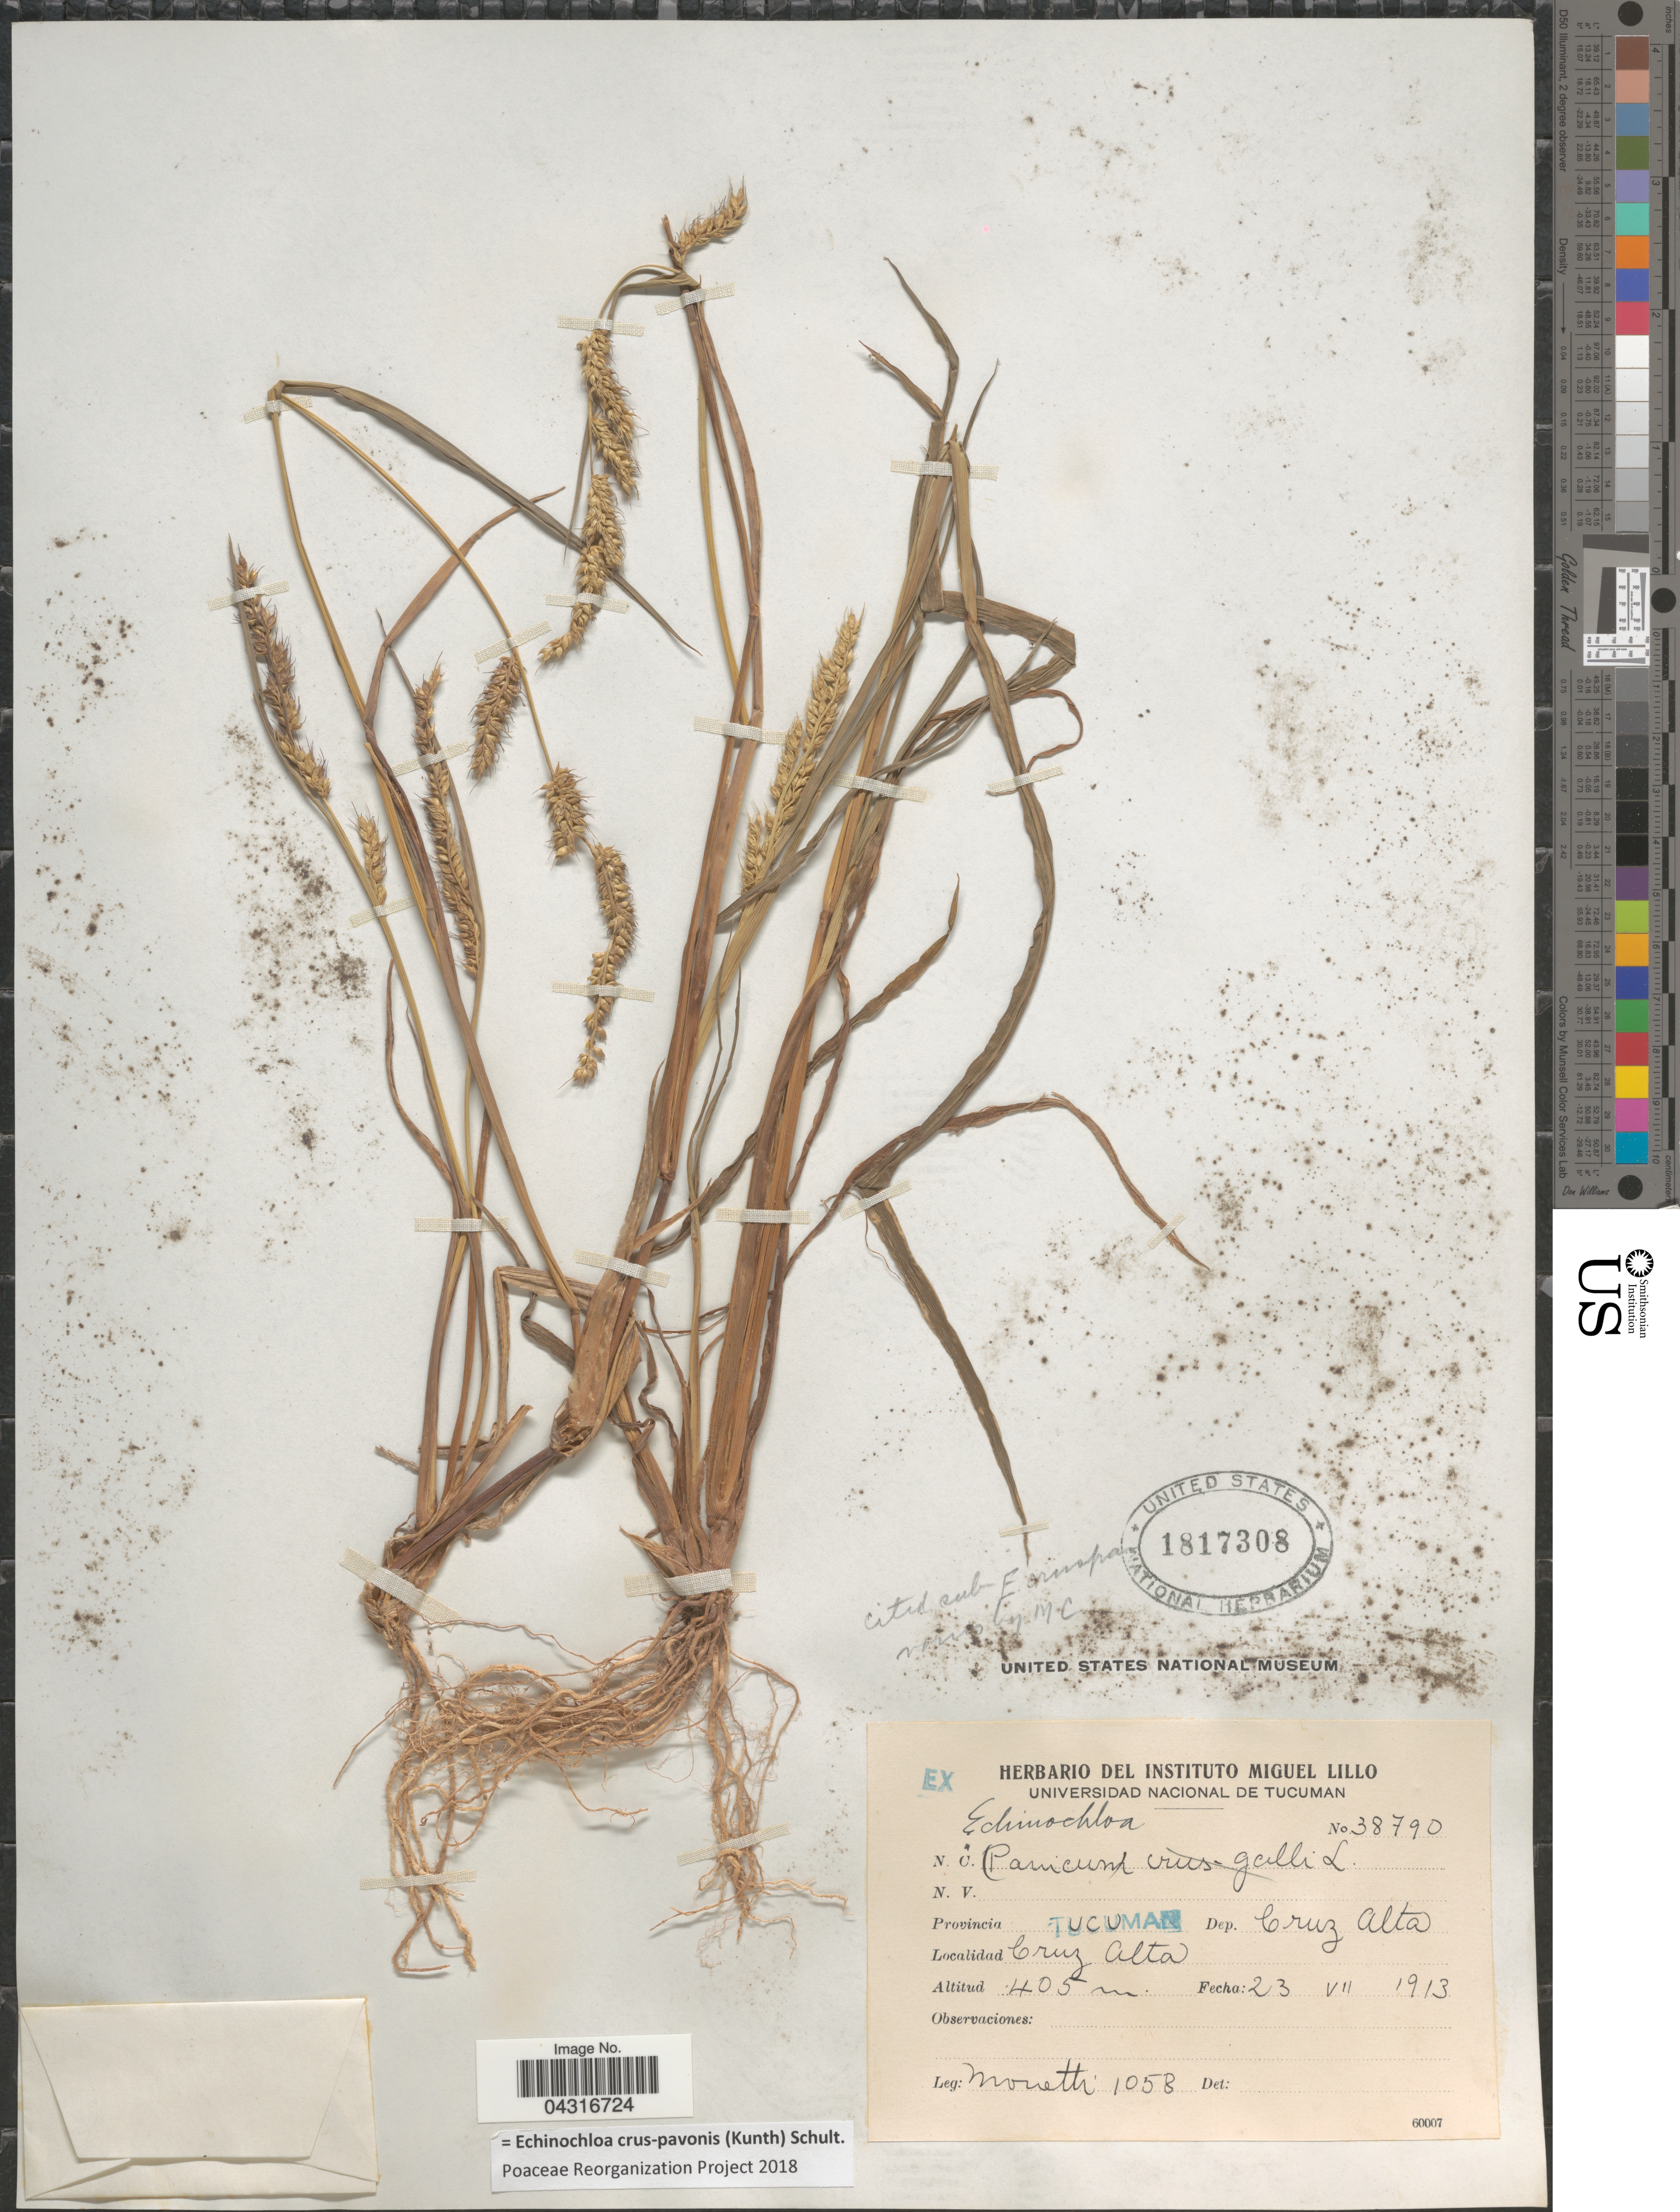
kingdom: Plantae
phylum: Tracheophyta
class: Liliopsida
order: Poales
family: Poaceae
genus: Echinochloa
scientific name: Echinochloa crus-pavonis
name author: (Kunth) Schult.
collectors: Monetti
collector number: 1058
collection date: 1913-07-23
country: Argentina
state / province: Tucuman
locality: Dep. Cruz Alta. Cruz Alta.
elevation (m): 405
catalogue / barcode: US 1817308